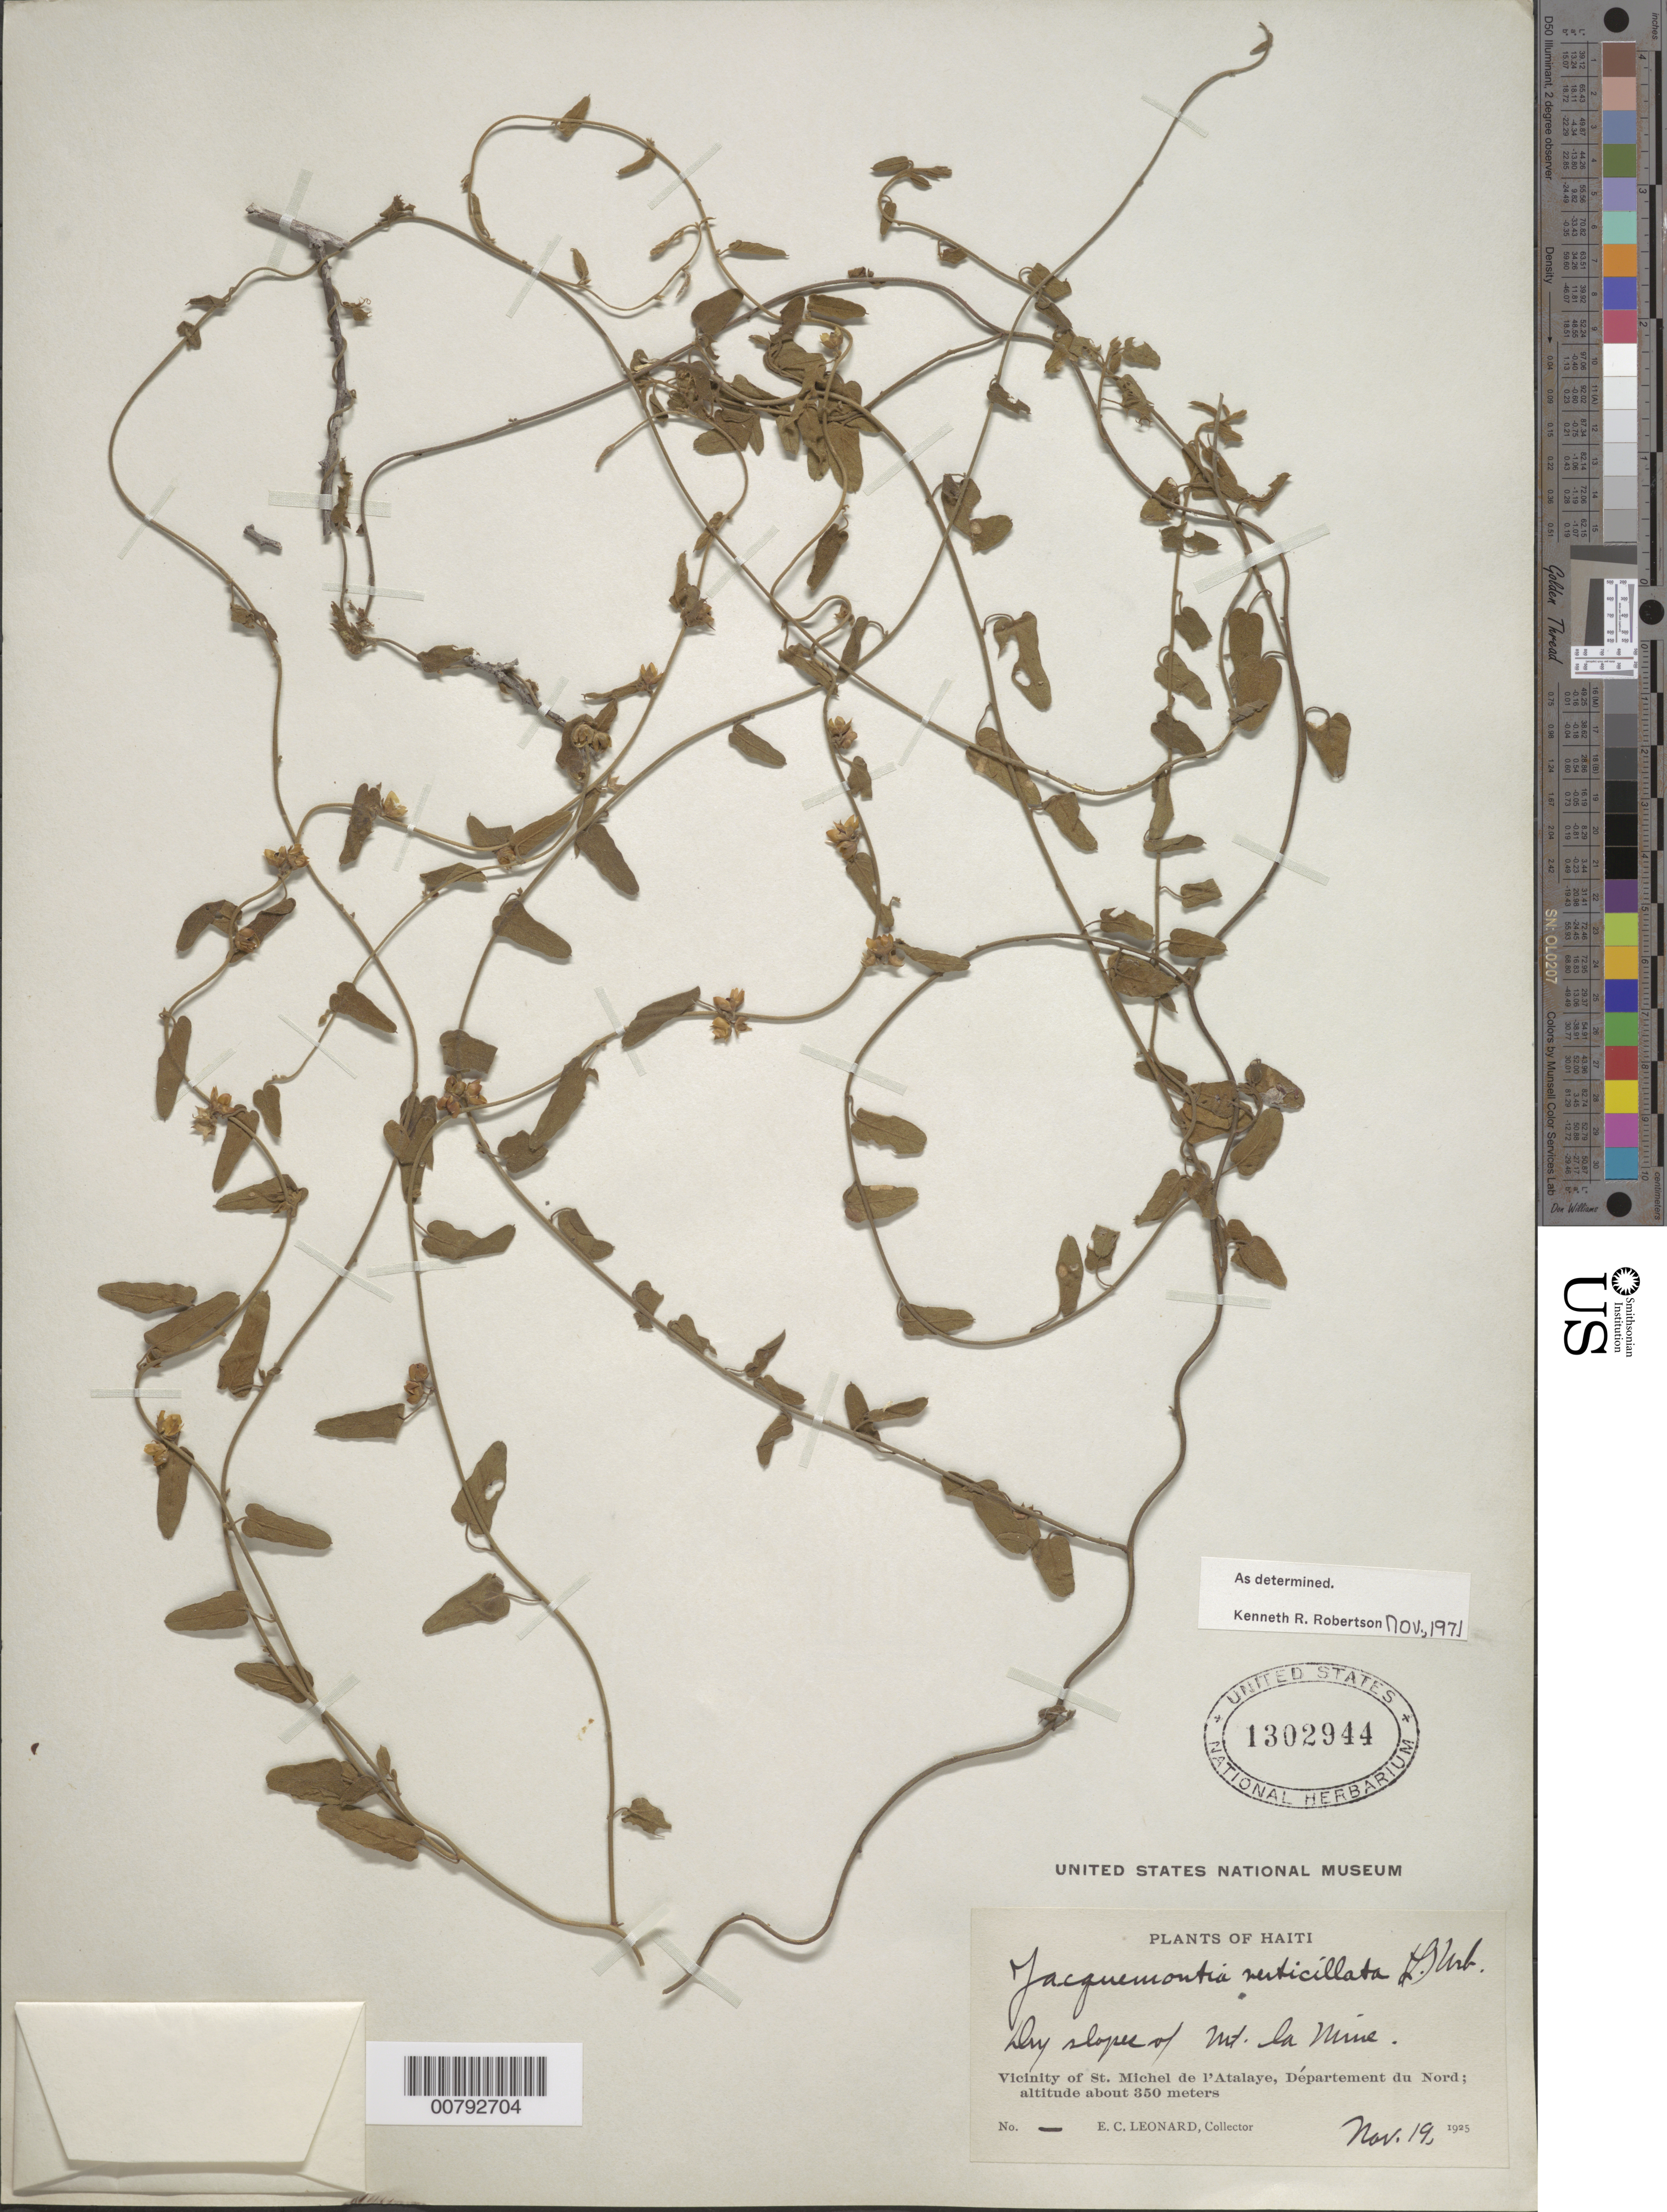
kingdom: Plantae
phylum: Tracheophyta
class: Magnoliopsida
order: Solanales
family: Convolvulaceae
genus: Jacquemontia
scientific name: Jacquemontia verticillata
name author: (L.) Urb.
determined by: Robertson, K. R.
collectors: E. C. Leonard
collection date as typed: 19 Nov 1925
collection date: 1925-11-19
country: Haiti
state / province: Nord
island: Hispaniola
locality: Vicinity of St. Michel de l'Atalaye, Mt. la Mine.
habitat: Dry slope.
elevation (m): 350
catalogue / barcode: US 1302944